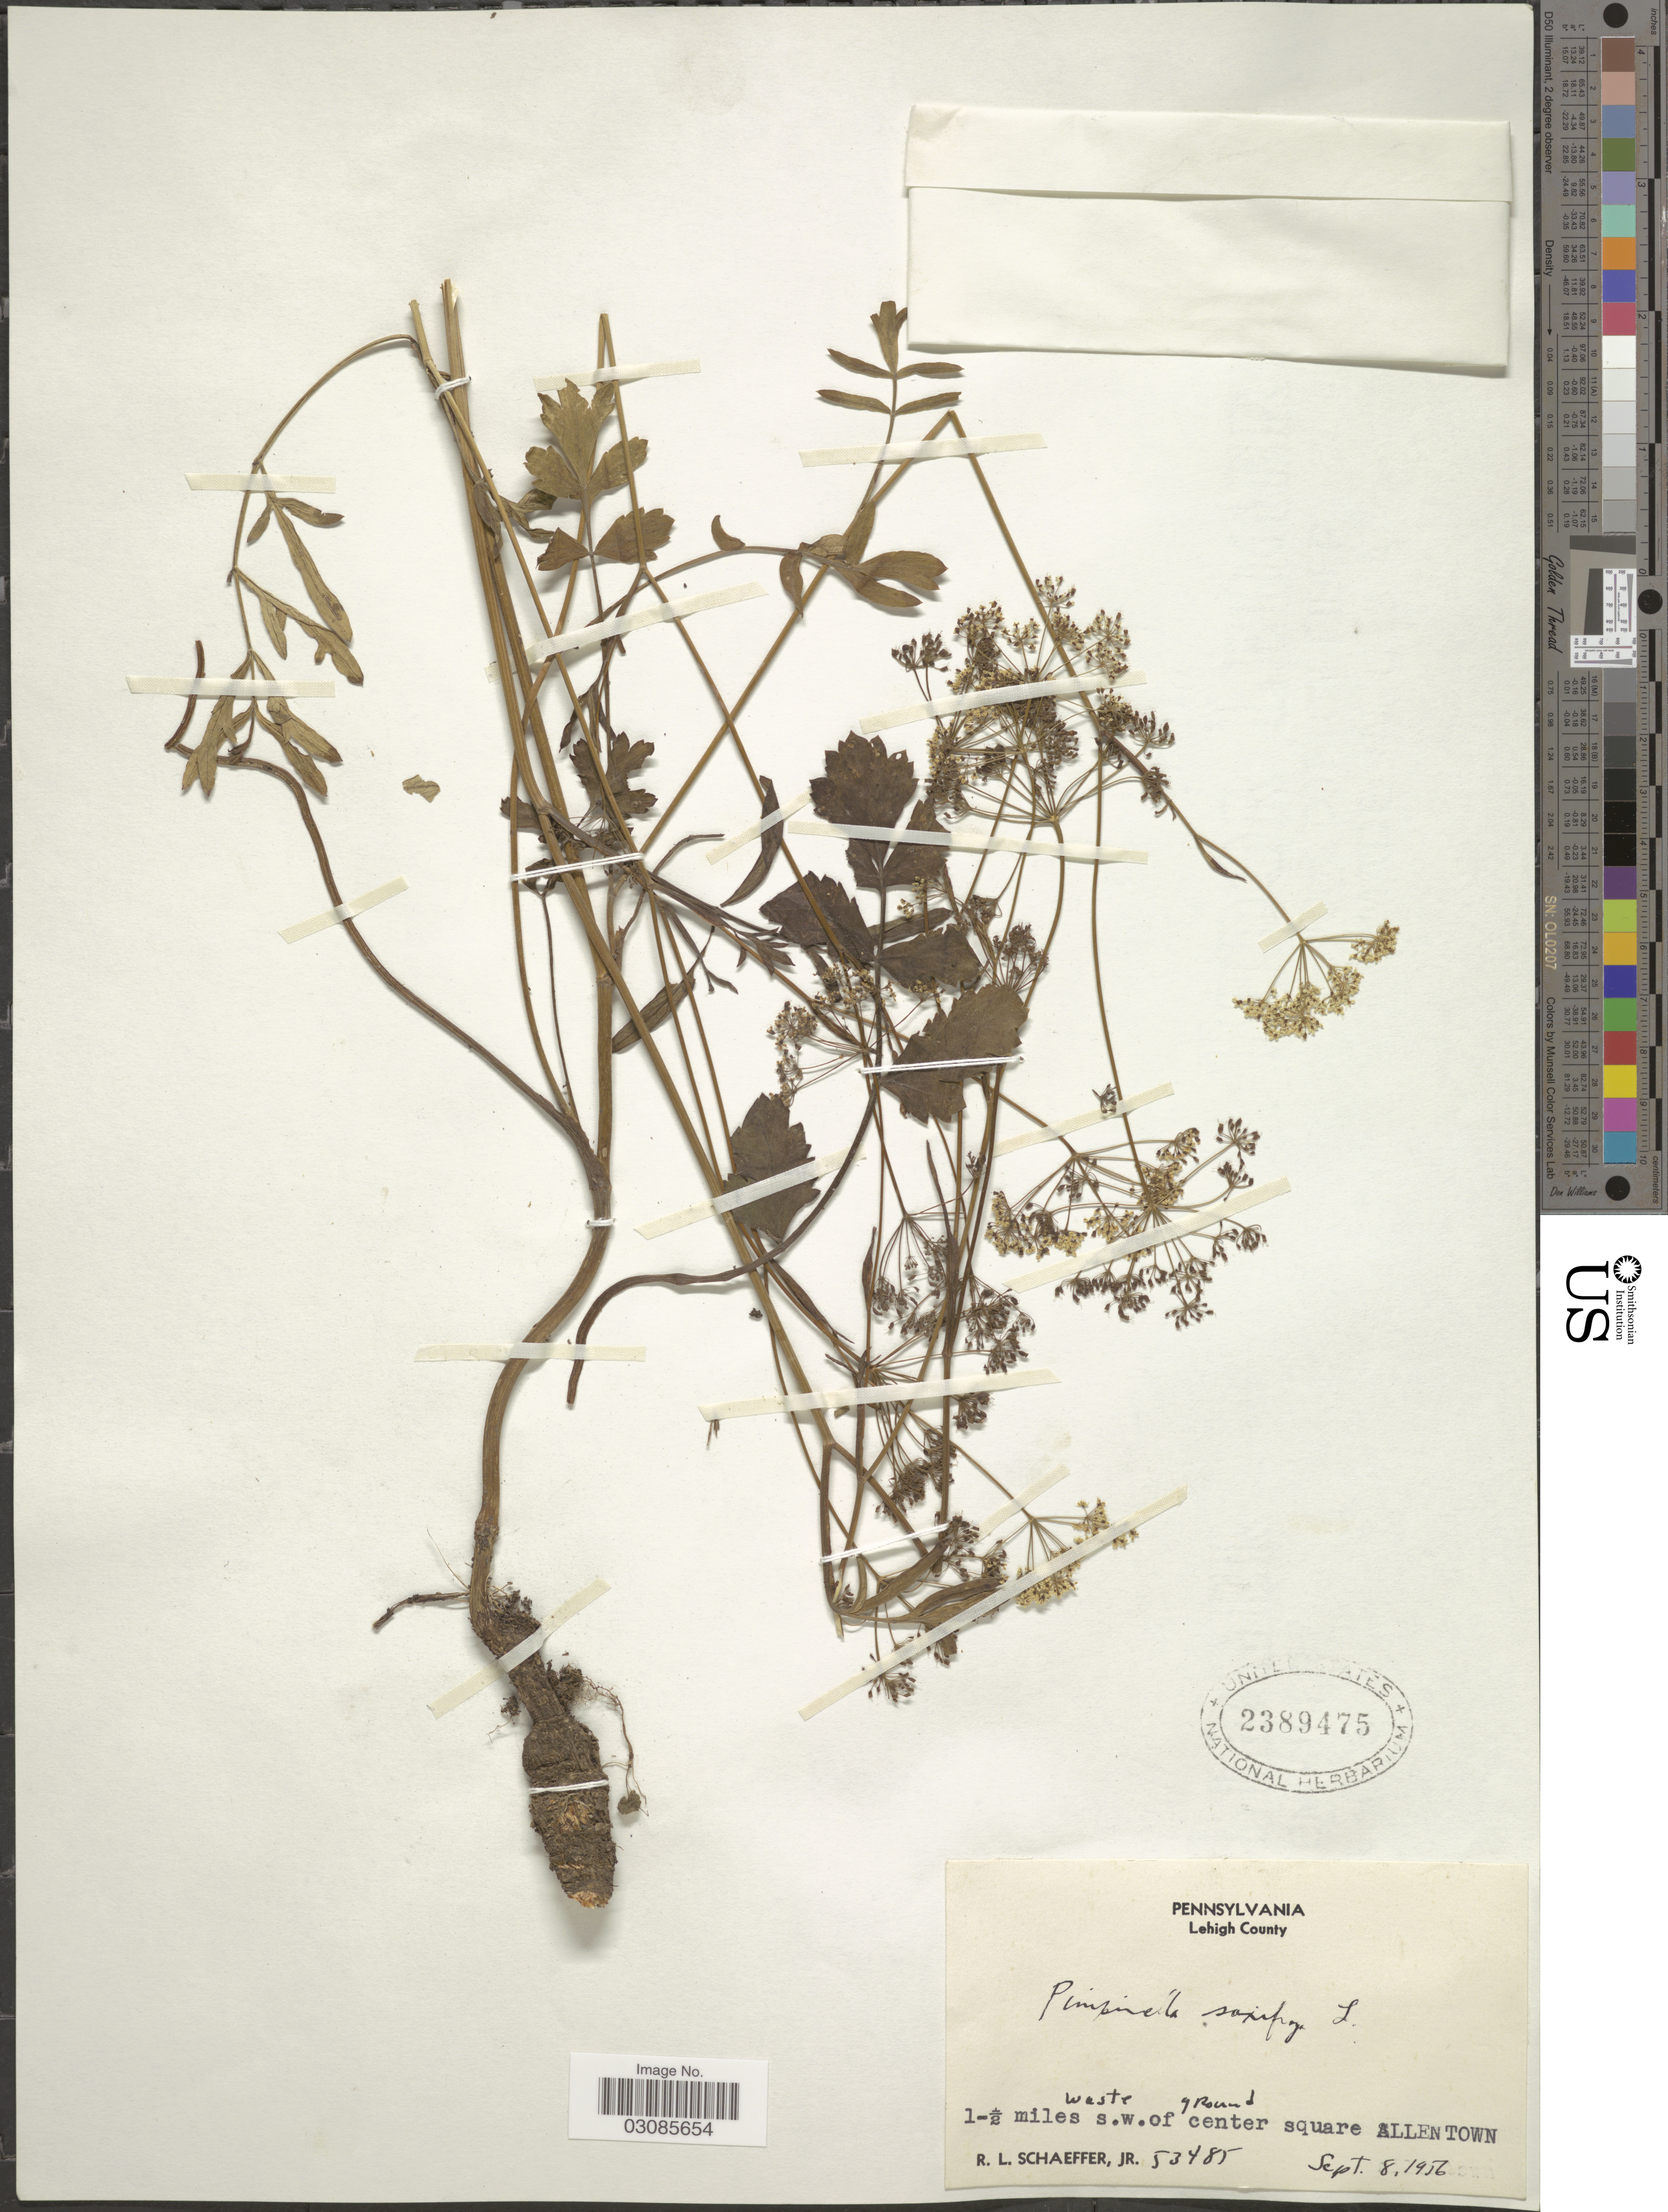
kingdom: Plantae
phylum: Tracheophyta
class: Magnoliopsida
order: Apiales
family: Apiaceae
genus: Pimpinella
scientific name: Pimpinella saxifraga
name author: L.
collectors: R. L. Schaeffer Jr.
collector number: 53485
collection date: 1956-09-08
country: United States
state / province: Pennsylvania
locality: Lehigh County. 1-½ miles s.w. of center square Allentown.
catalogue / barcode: US 2389475